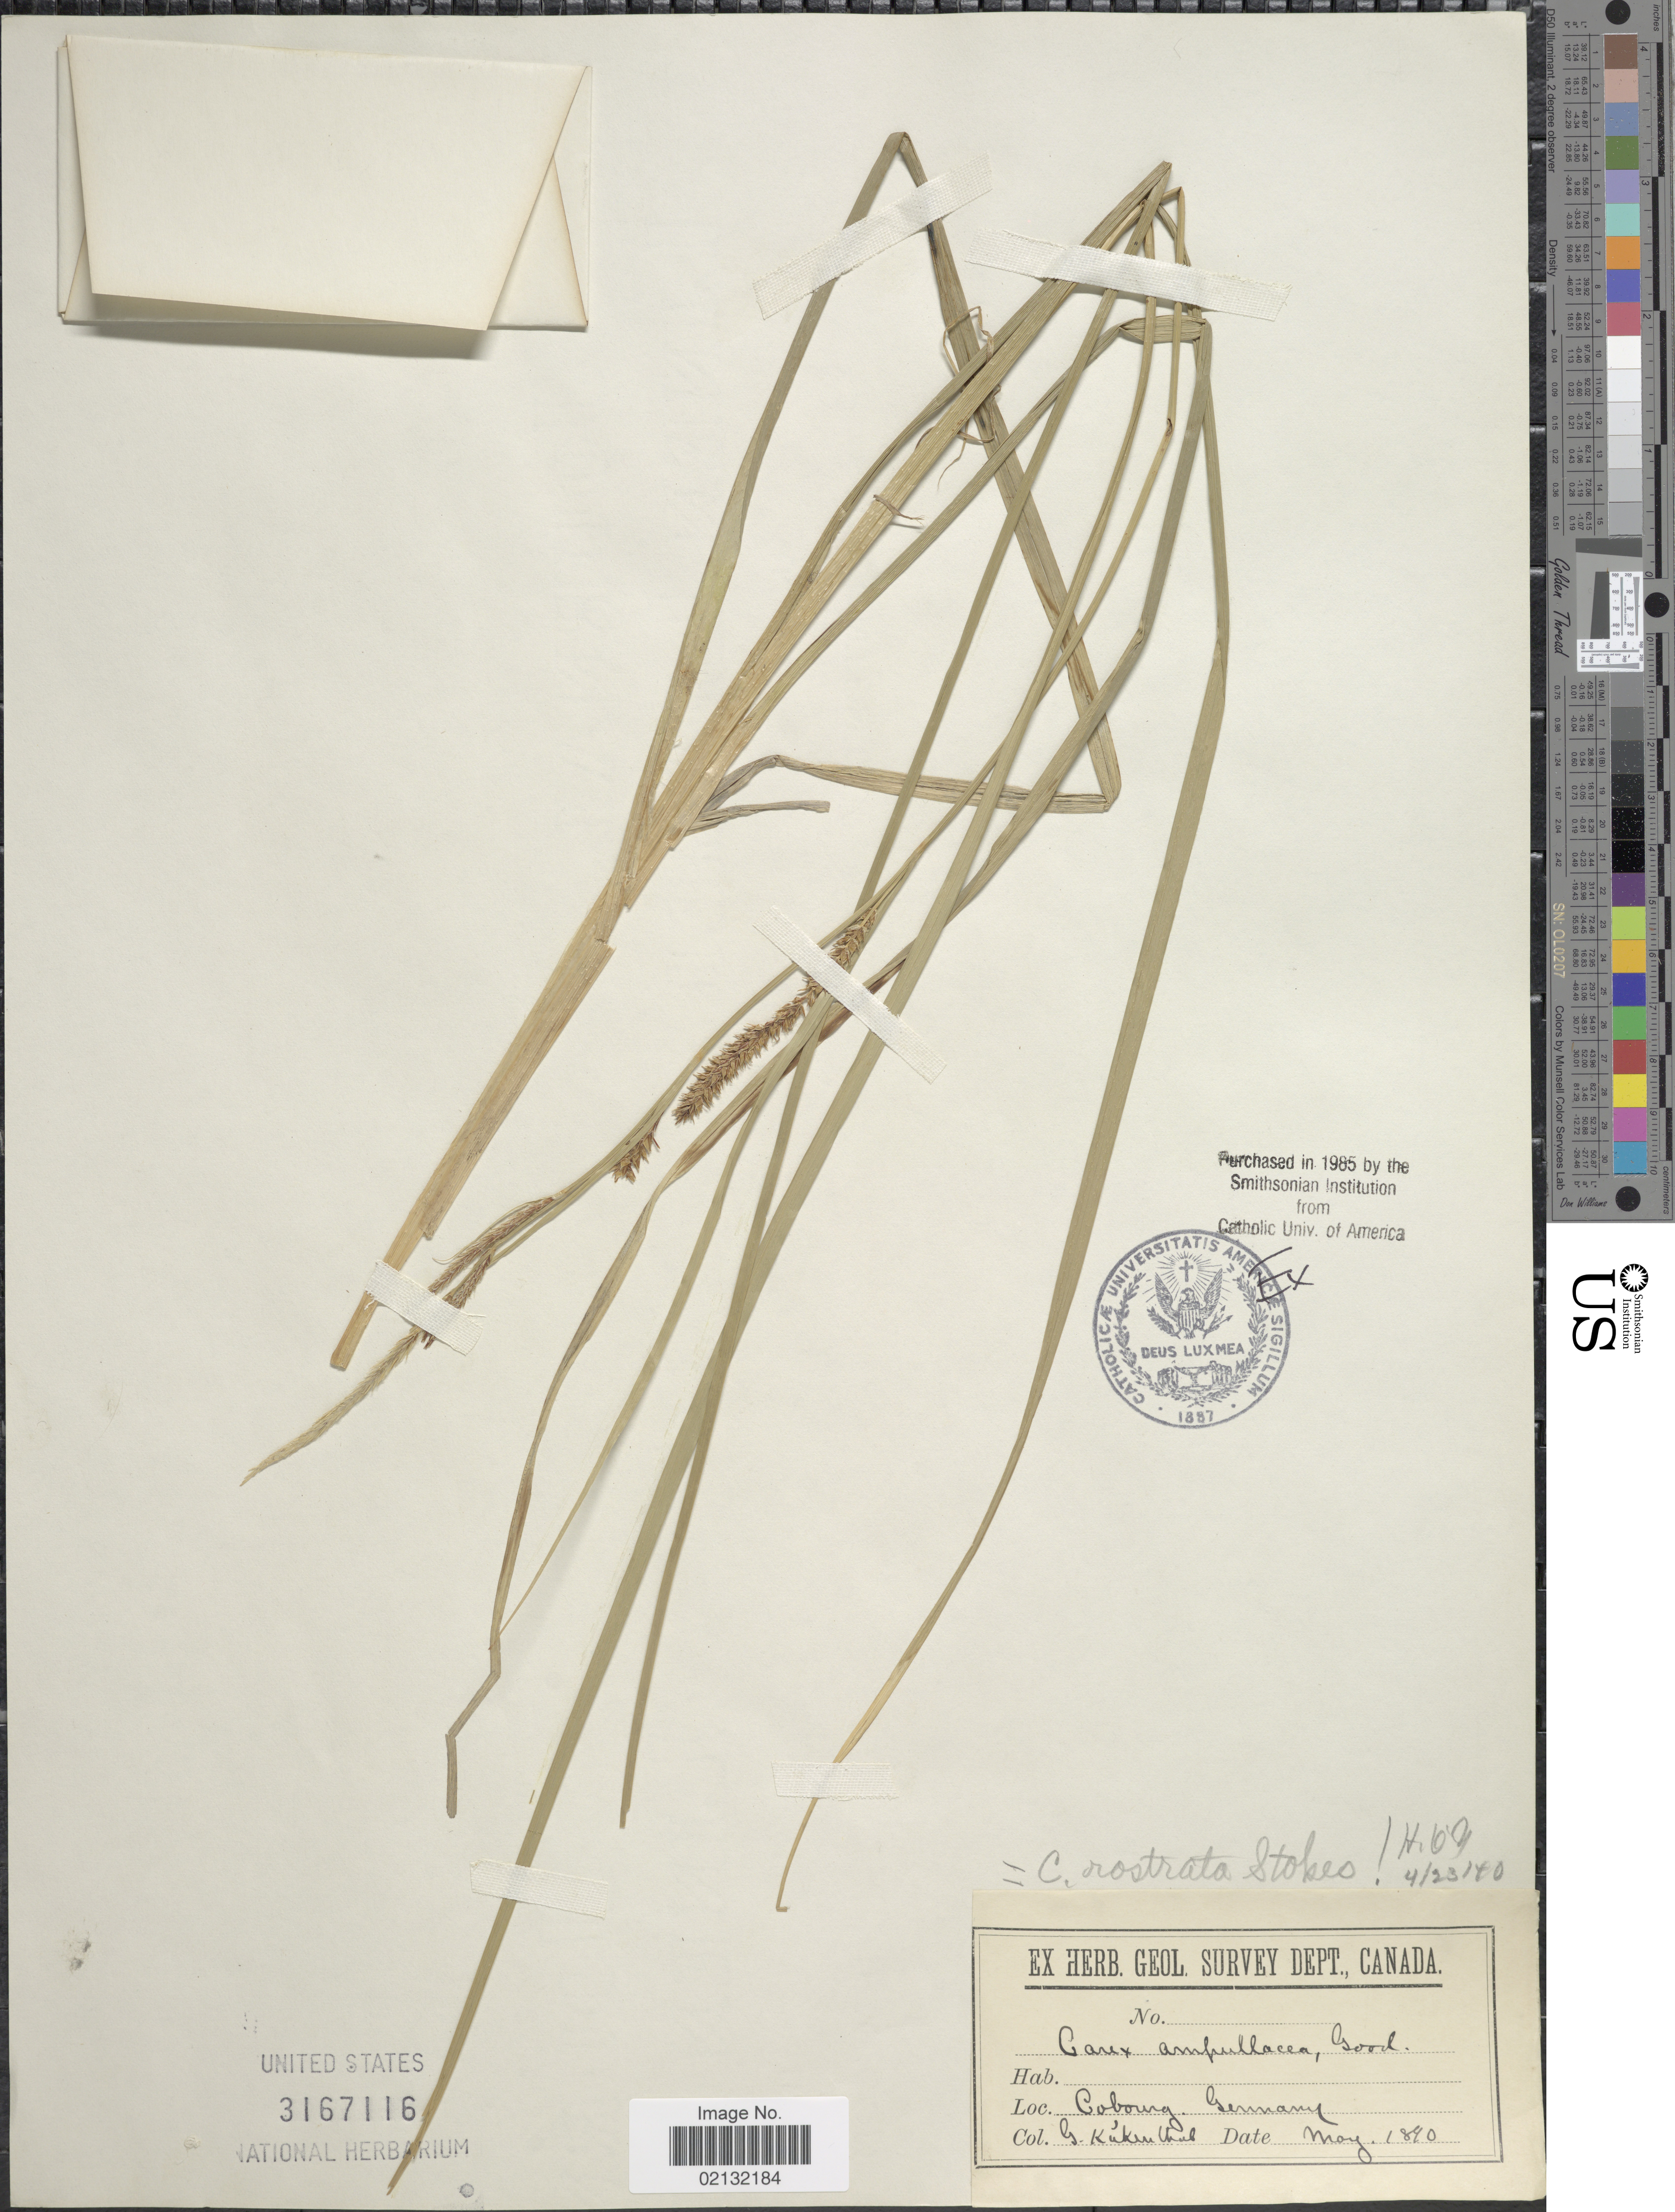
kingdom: Plantae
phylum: Tracheophyta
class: Liliopsida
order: Poales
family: Cyperaceae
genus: Carex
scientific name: Carex rostrata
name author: Stokes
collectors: G. Kükenthal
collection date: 1890-05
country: Germany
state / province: Bayern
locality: Cobourg, Germany.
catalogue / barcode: US 3167116